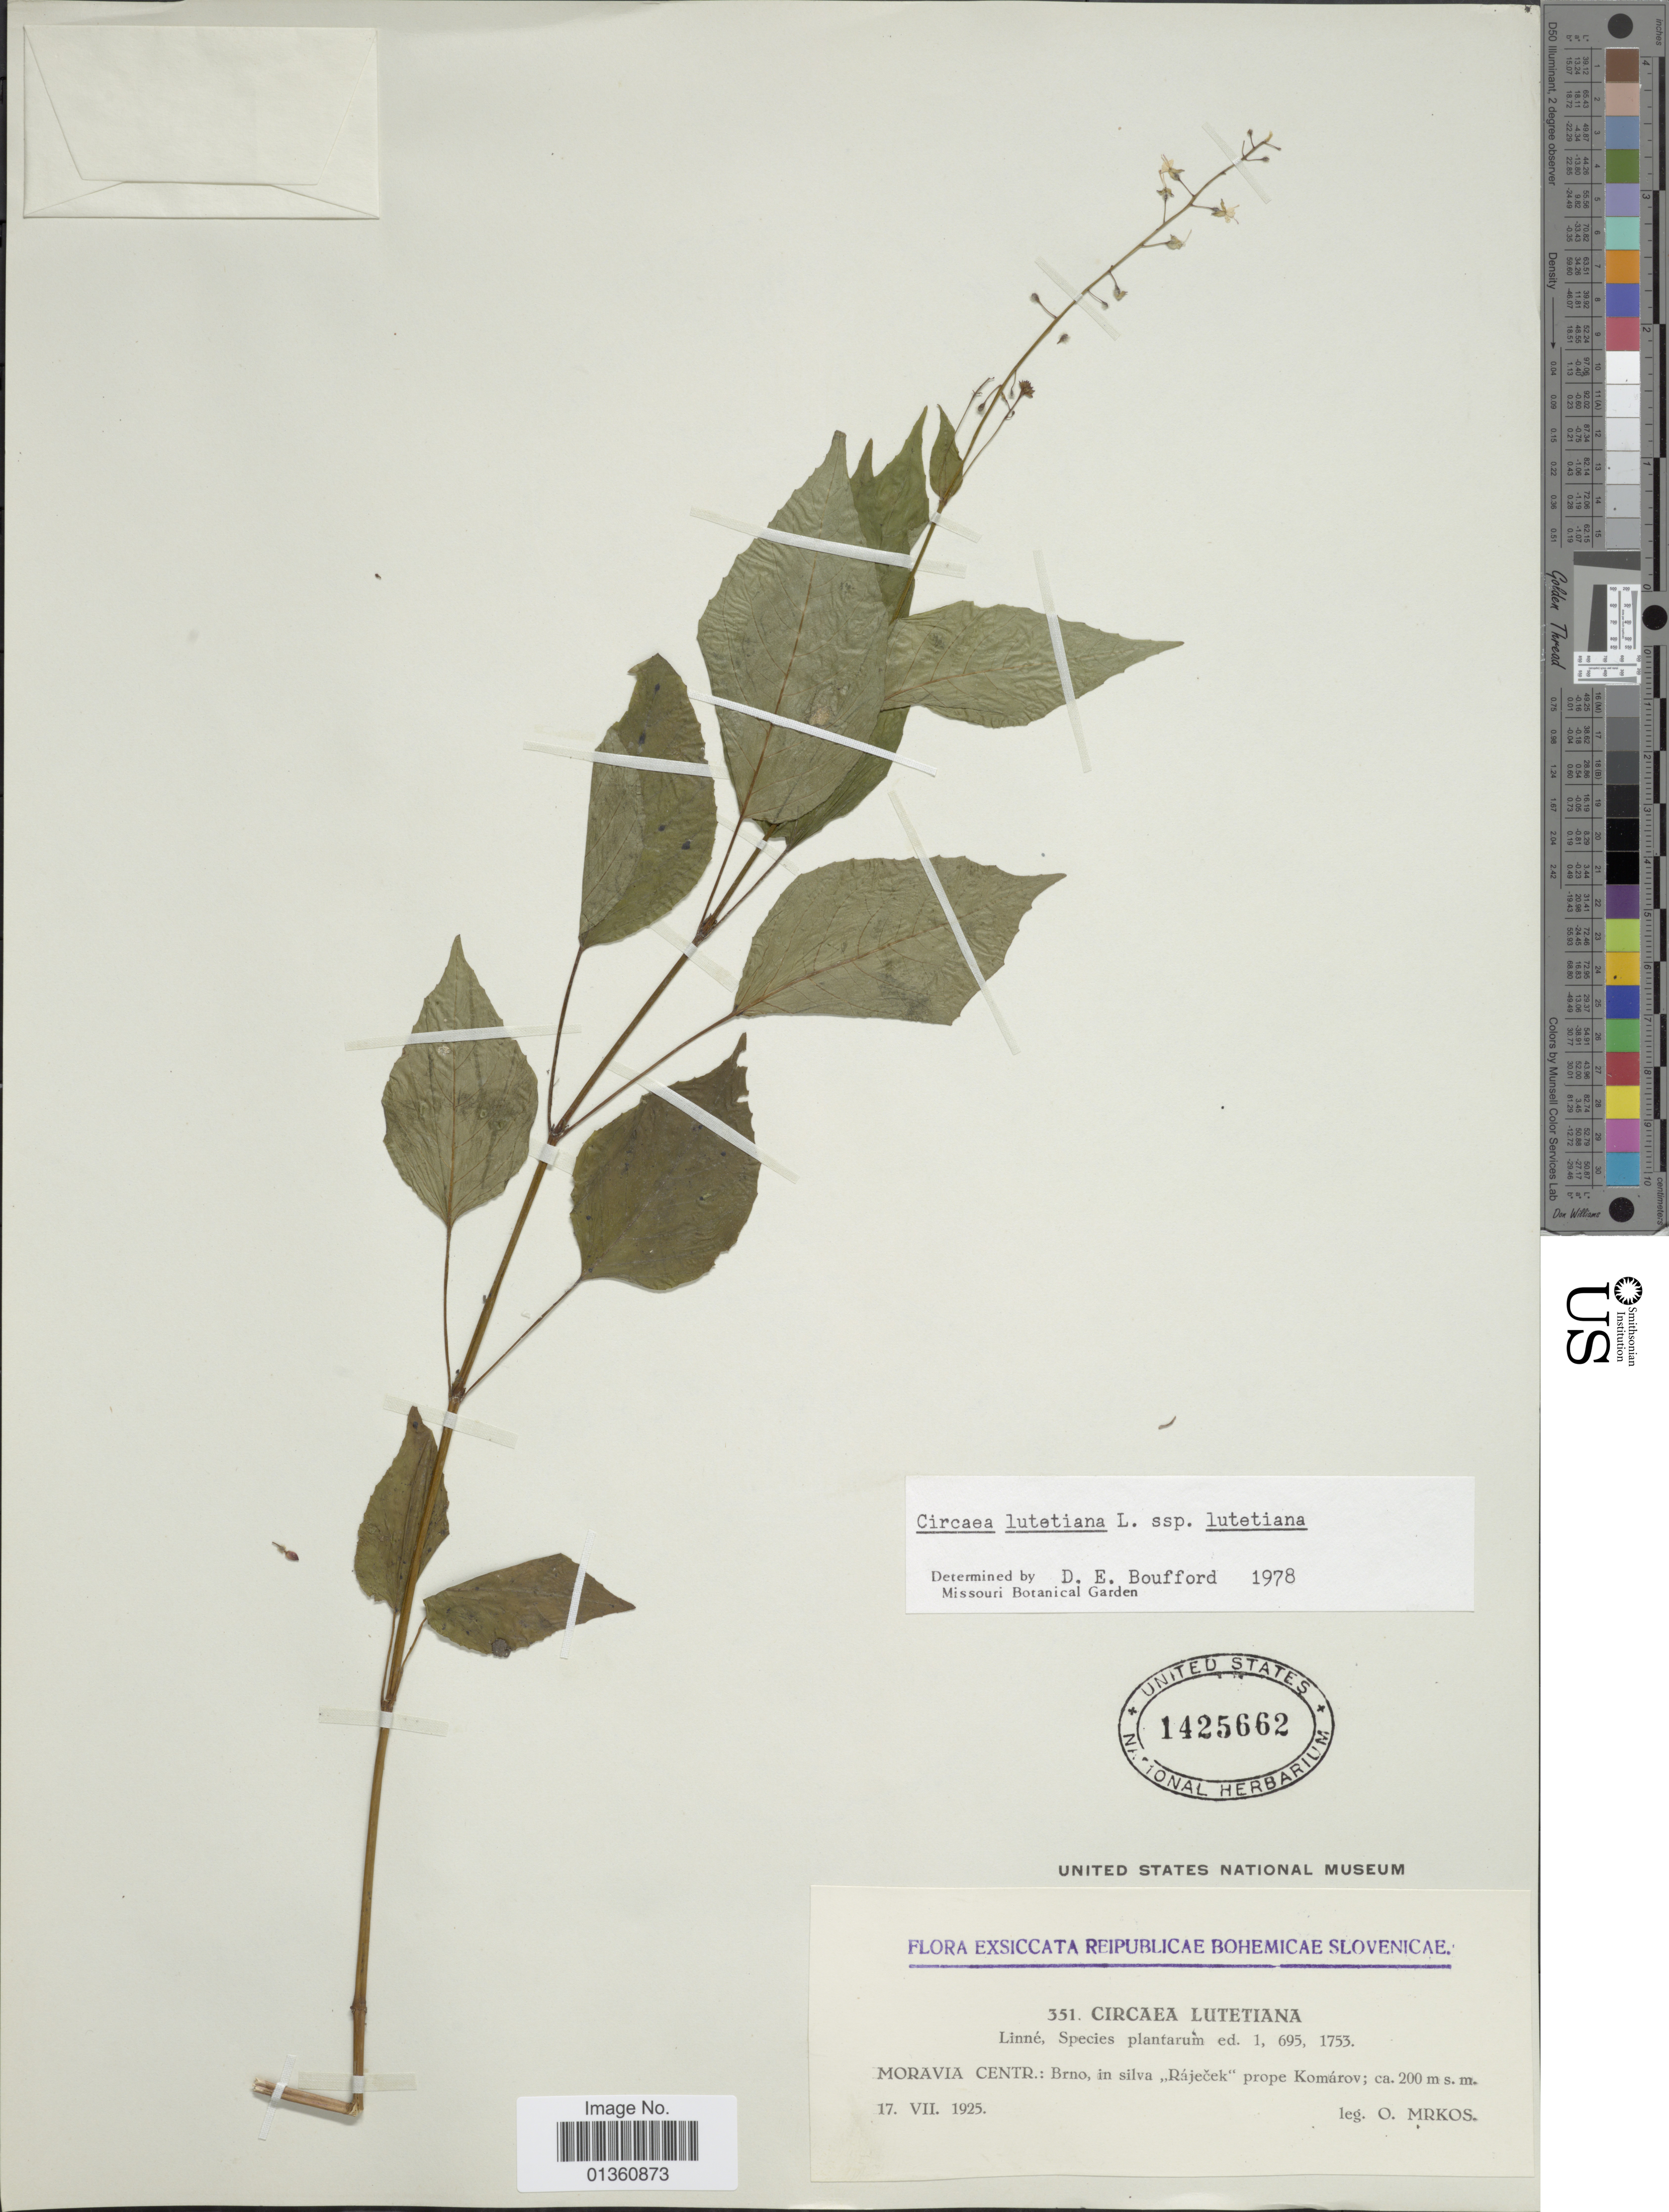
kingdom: Plantae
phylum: Tracheophyta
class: Magnoliopsida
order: Myrtales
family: Onagraceae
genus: Circaea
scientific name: Circaea lutetiana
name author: L.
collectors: O. Mrkos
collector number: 351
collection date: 1925-07-17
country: Czechia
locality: Moravia Centr.: Brno, in silva "Rájecek" prope Komárov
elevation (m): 200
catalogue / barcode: US 1425662